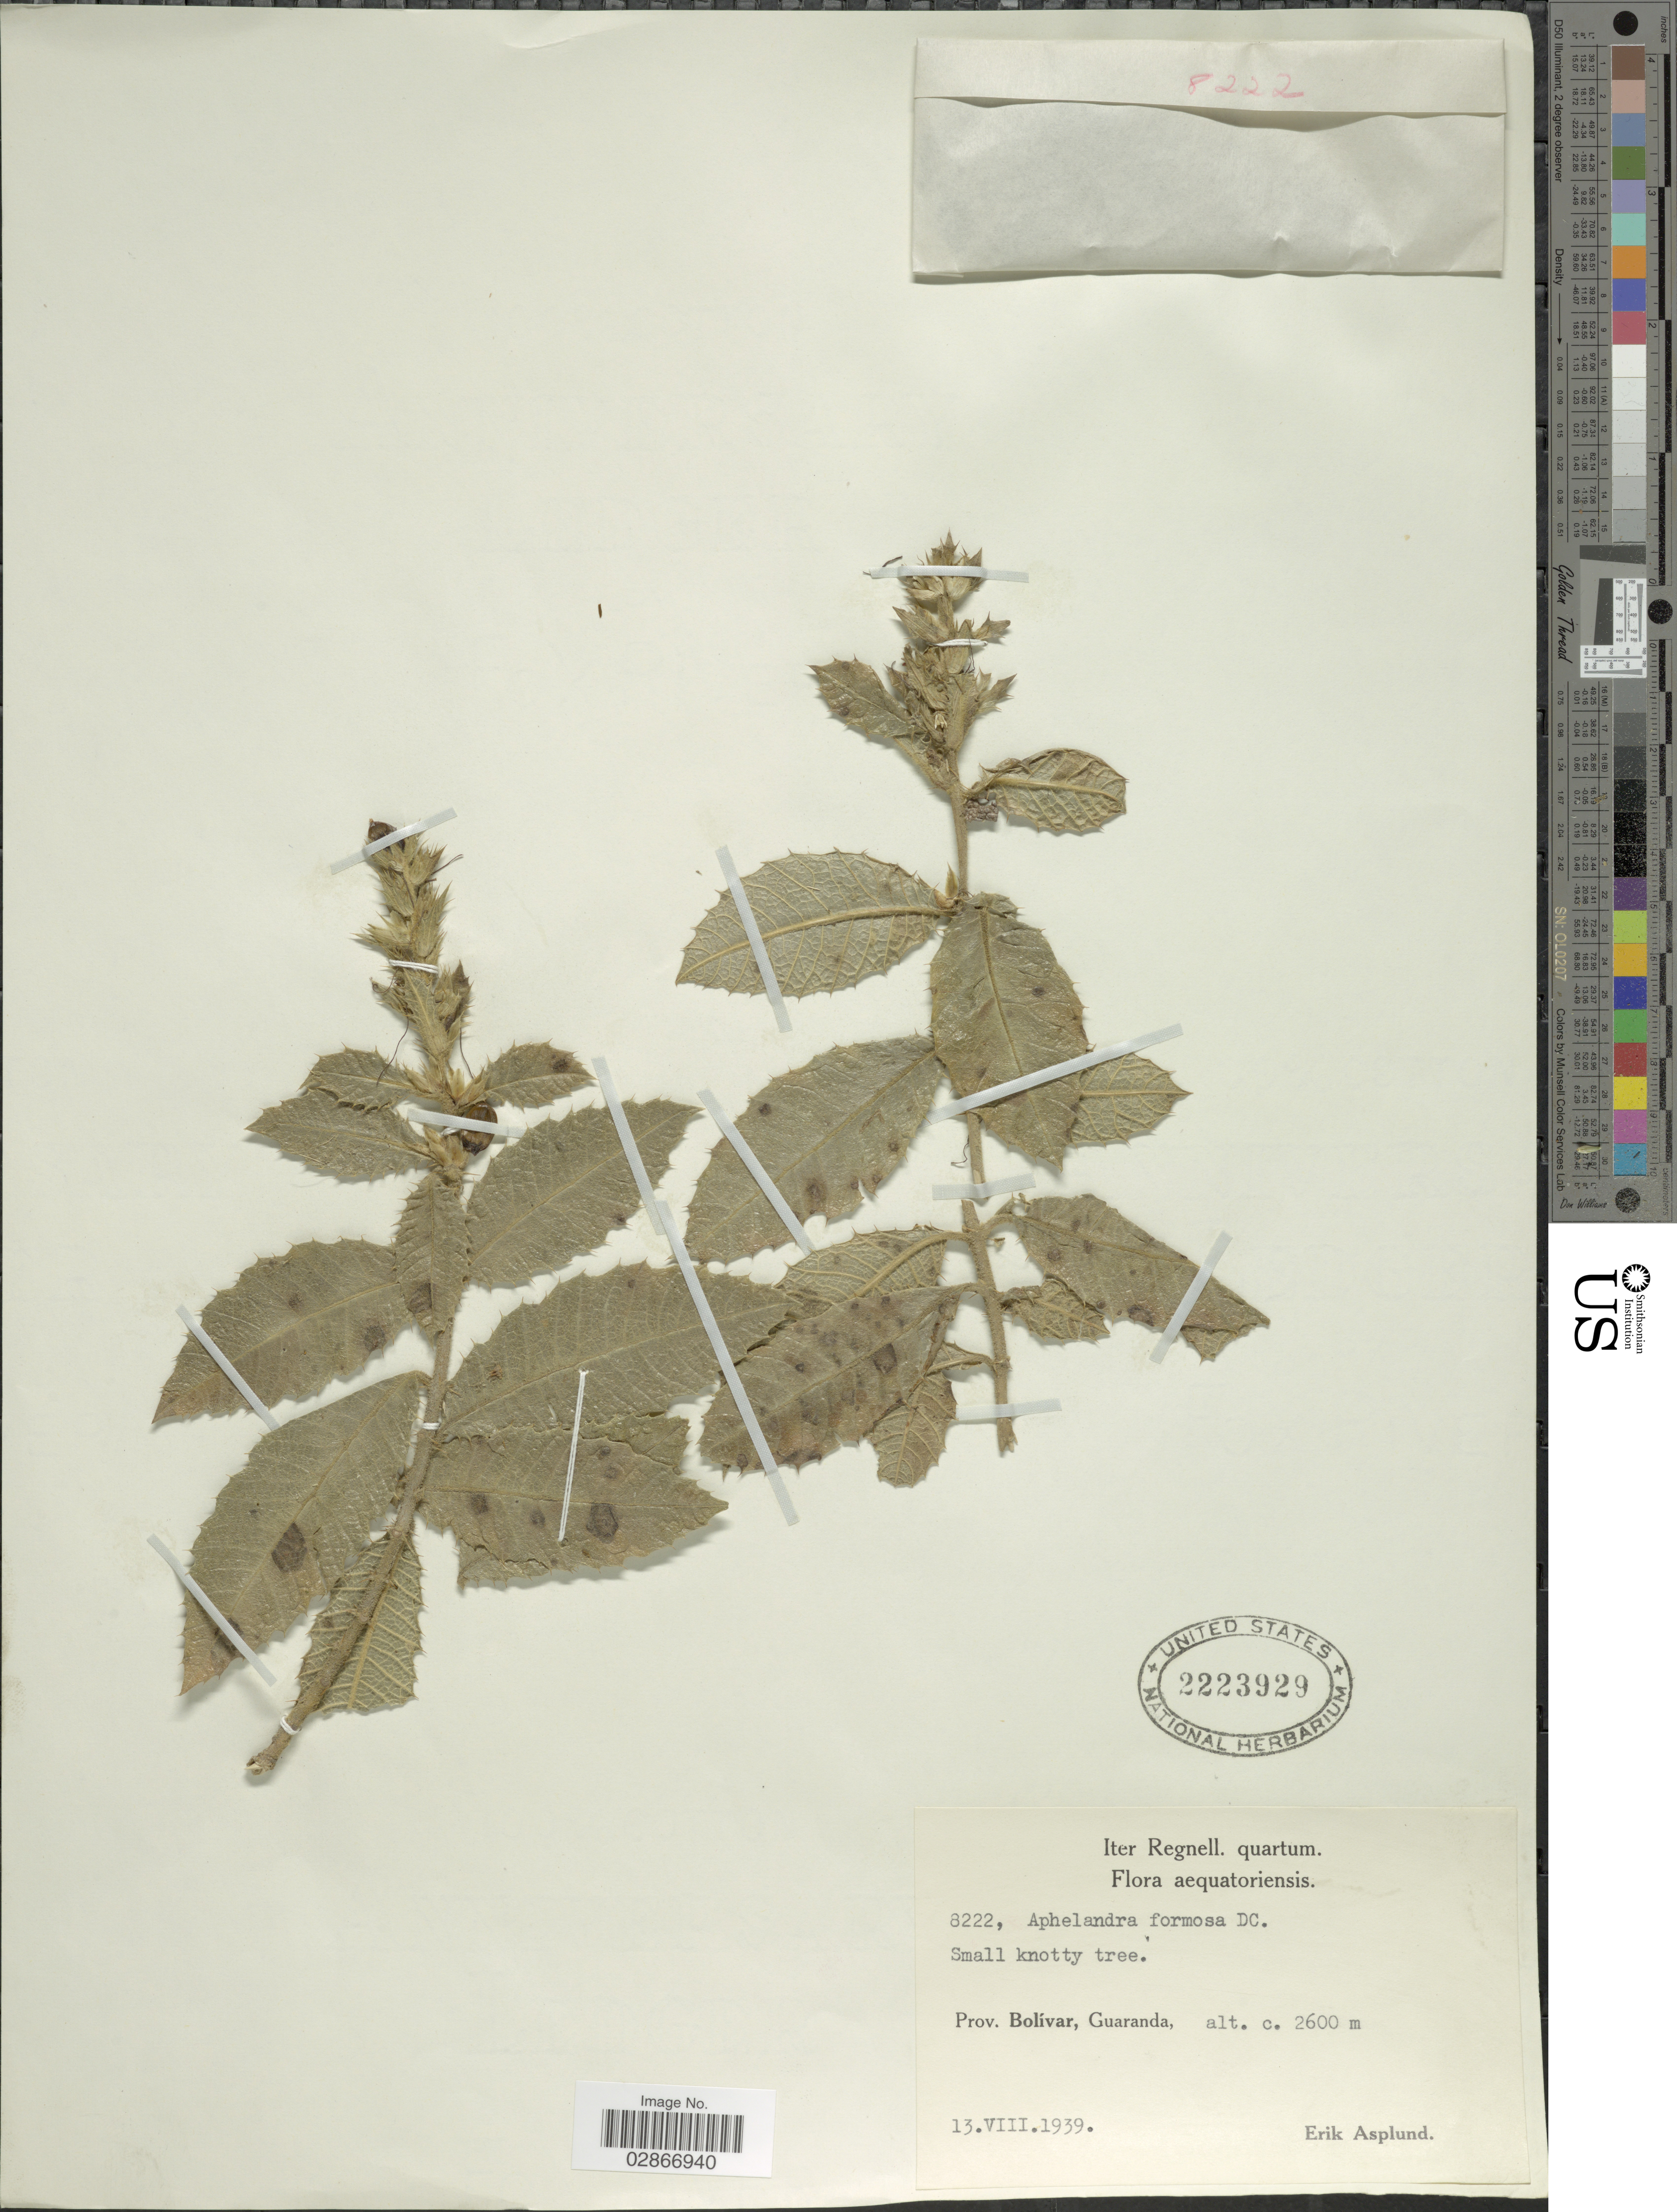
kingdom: Plantae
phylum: Tracheophyta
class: Magnoliopsida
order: Lamiales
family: Acanthaceae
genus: Aphelandra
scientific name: Aphelandra formosa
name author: (Humb. & Bonpl.) Nees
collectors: E. Asplund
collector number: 8222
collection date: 1939-08-13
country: Ecuador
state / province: Bolívar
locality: Guaranda.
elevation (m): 2600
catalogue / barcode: US 22223929